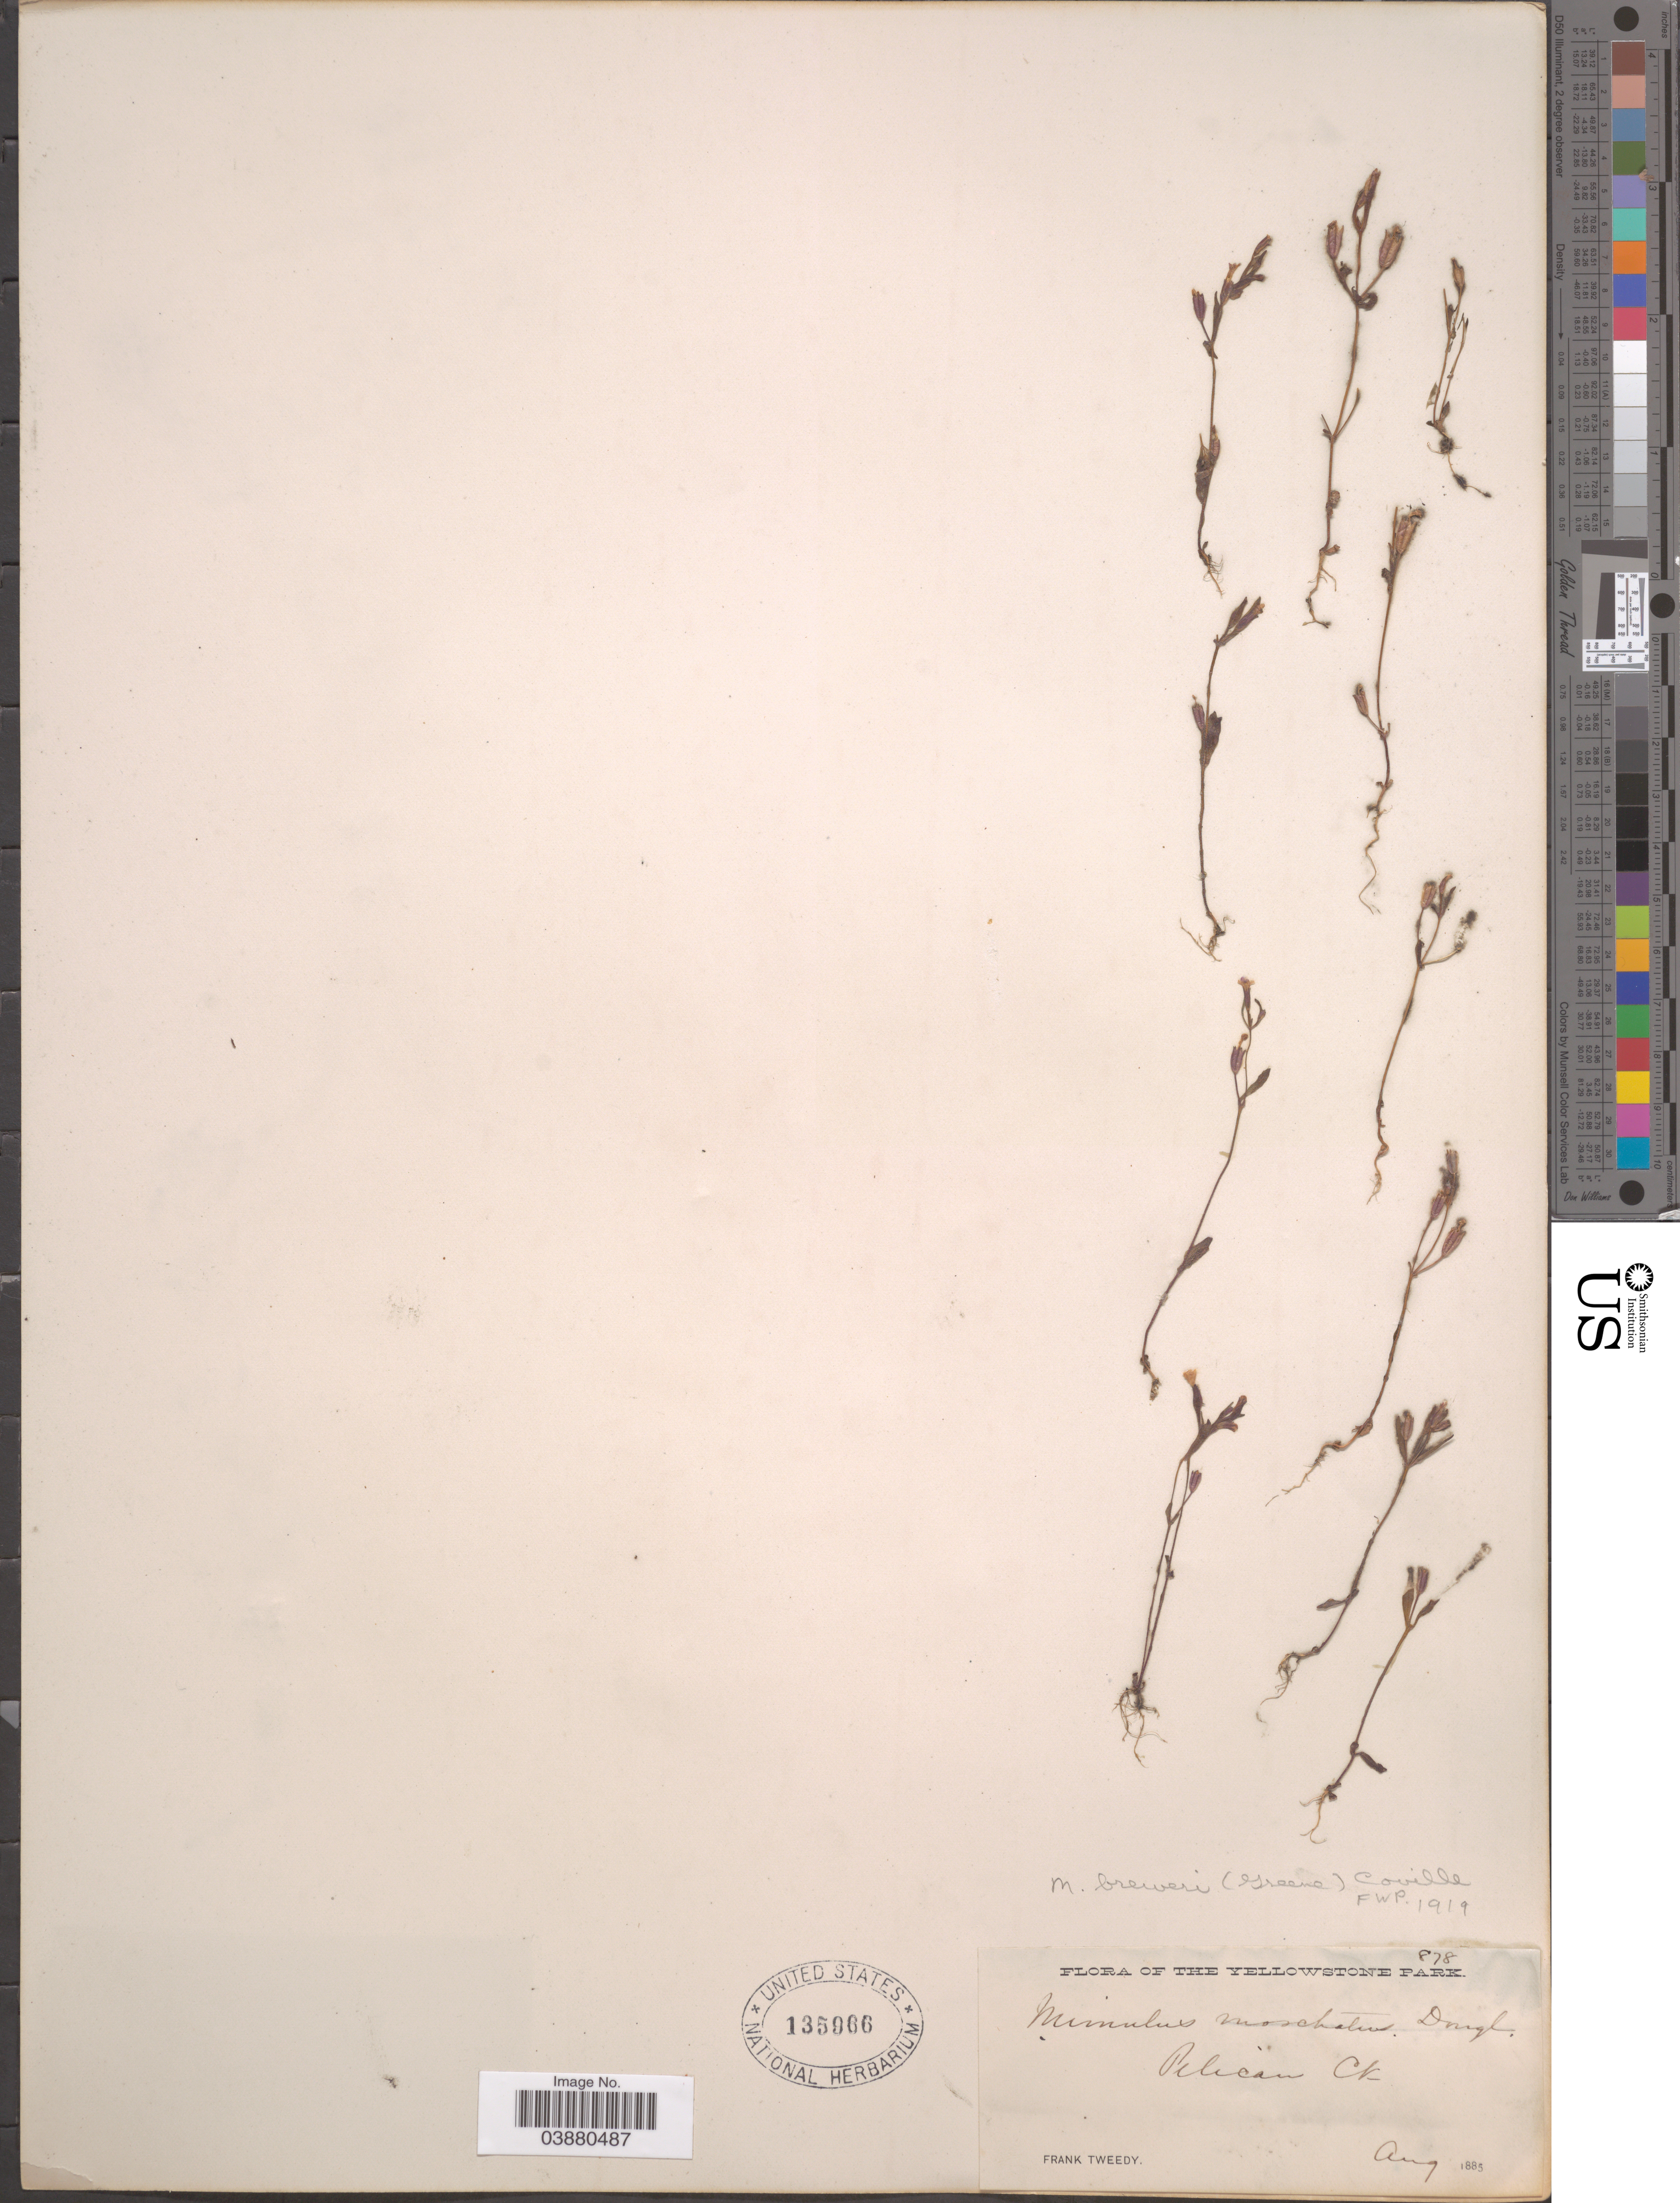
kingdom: Plantae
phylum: Tracheophyta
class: Magnoliopsida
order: Lamiales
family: Phrymaceae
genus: Mimulus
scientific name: Mimulus breweri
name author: (Greene) Coville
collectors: F. Tweedy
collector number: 878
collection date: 1885-08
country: United States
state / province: Wyoming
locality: Yellowstone Park. Pelican Ck.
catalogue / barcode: US 135966